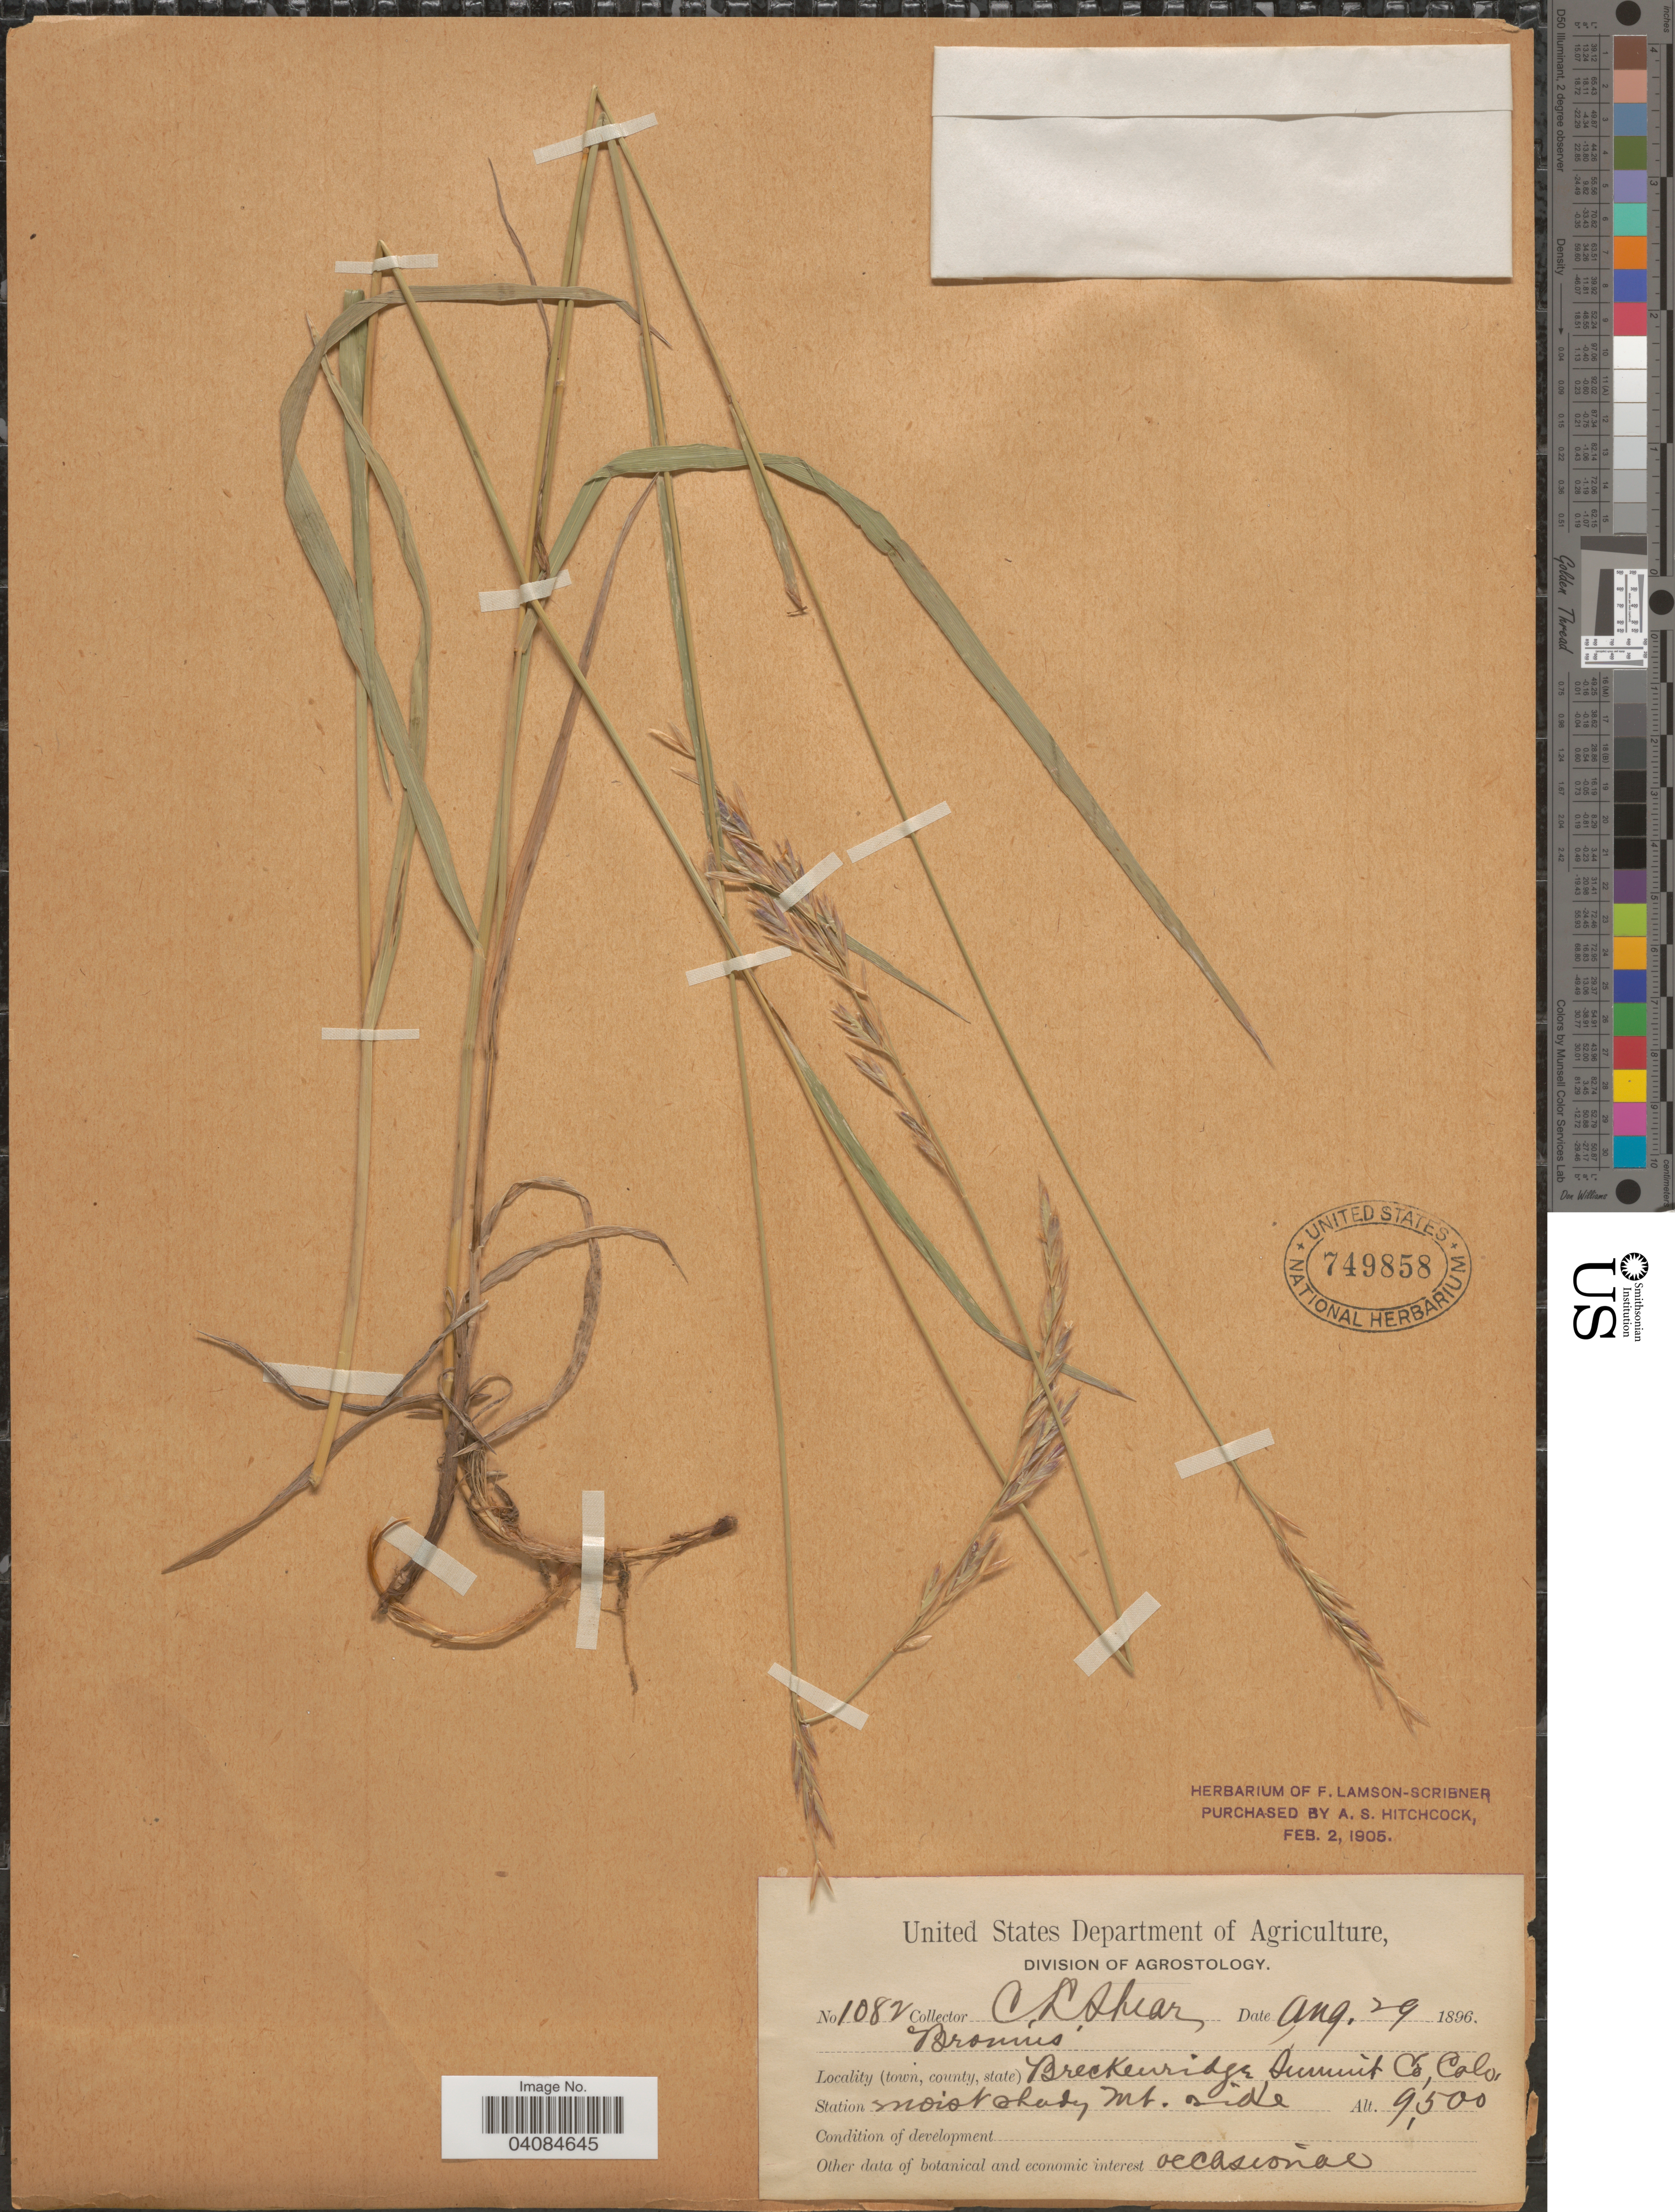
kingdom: Plantae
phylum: Tracheophyta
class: Liliopsida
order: Poales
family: Poaceae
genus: Bromus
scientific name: Bromus pumpellianus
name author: Scribn.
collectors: C. L. Shear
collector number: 1082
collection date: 1896-08-29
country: United States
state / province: Colorado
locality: Breckenridge Summit Co. Mt. side.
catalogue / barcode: US 749858